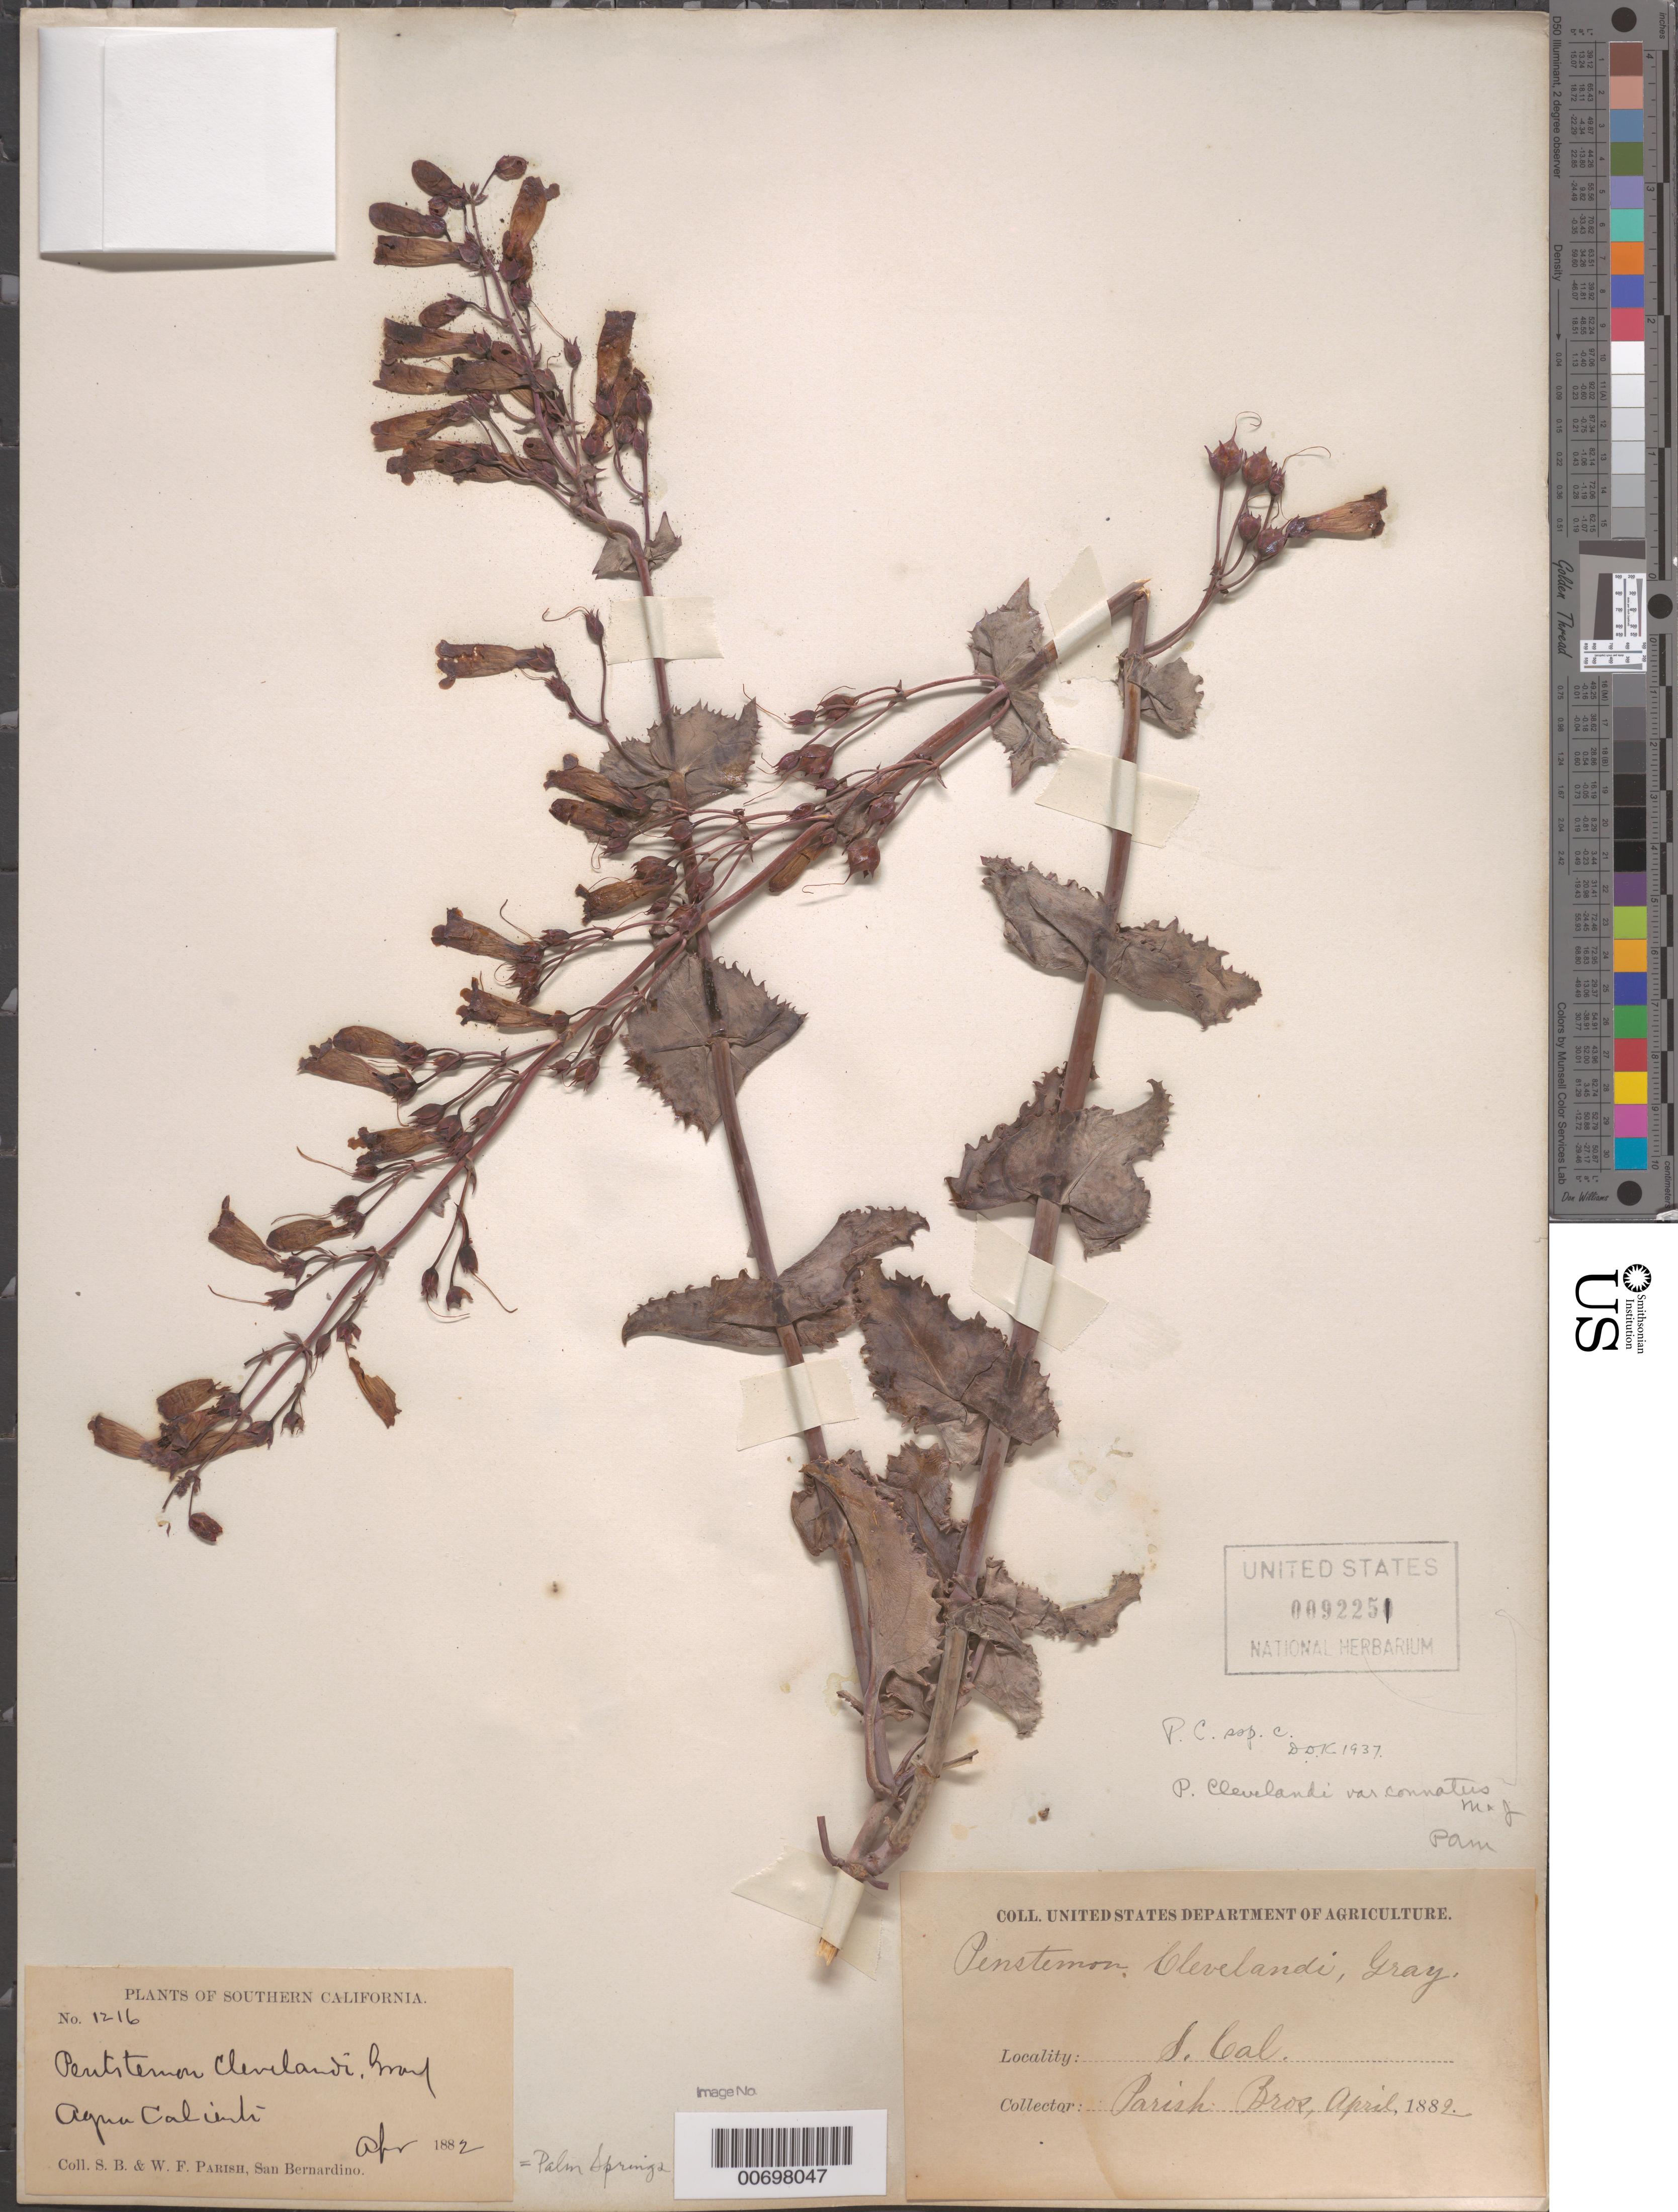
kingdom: Plantae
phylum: Tracheophyta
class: Magnoliopsida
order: Lamiales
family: Plantaginaceae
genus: Penstemon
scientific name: Penstemon clevelandii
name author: A. Gray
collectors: S. B. Parish & W. F. Parish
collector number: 1216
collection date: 1882-04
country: United States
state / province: California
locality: Southern California. Agua Caliente.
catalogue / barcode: US 92251